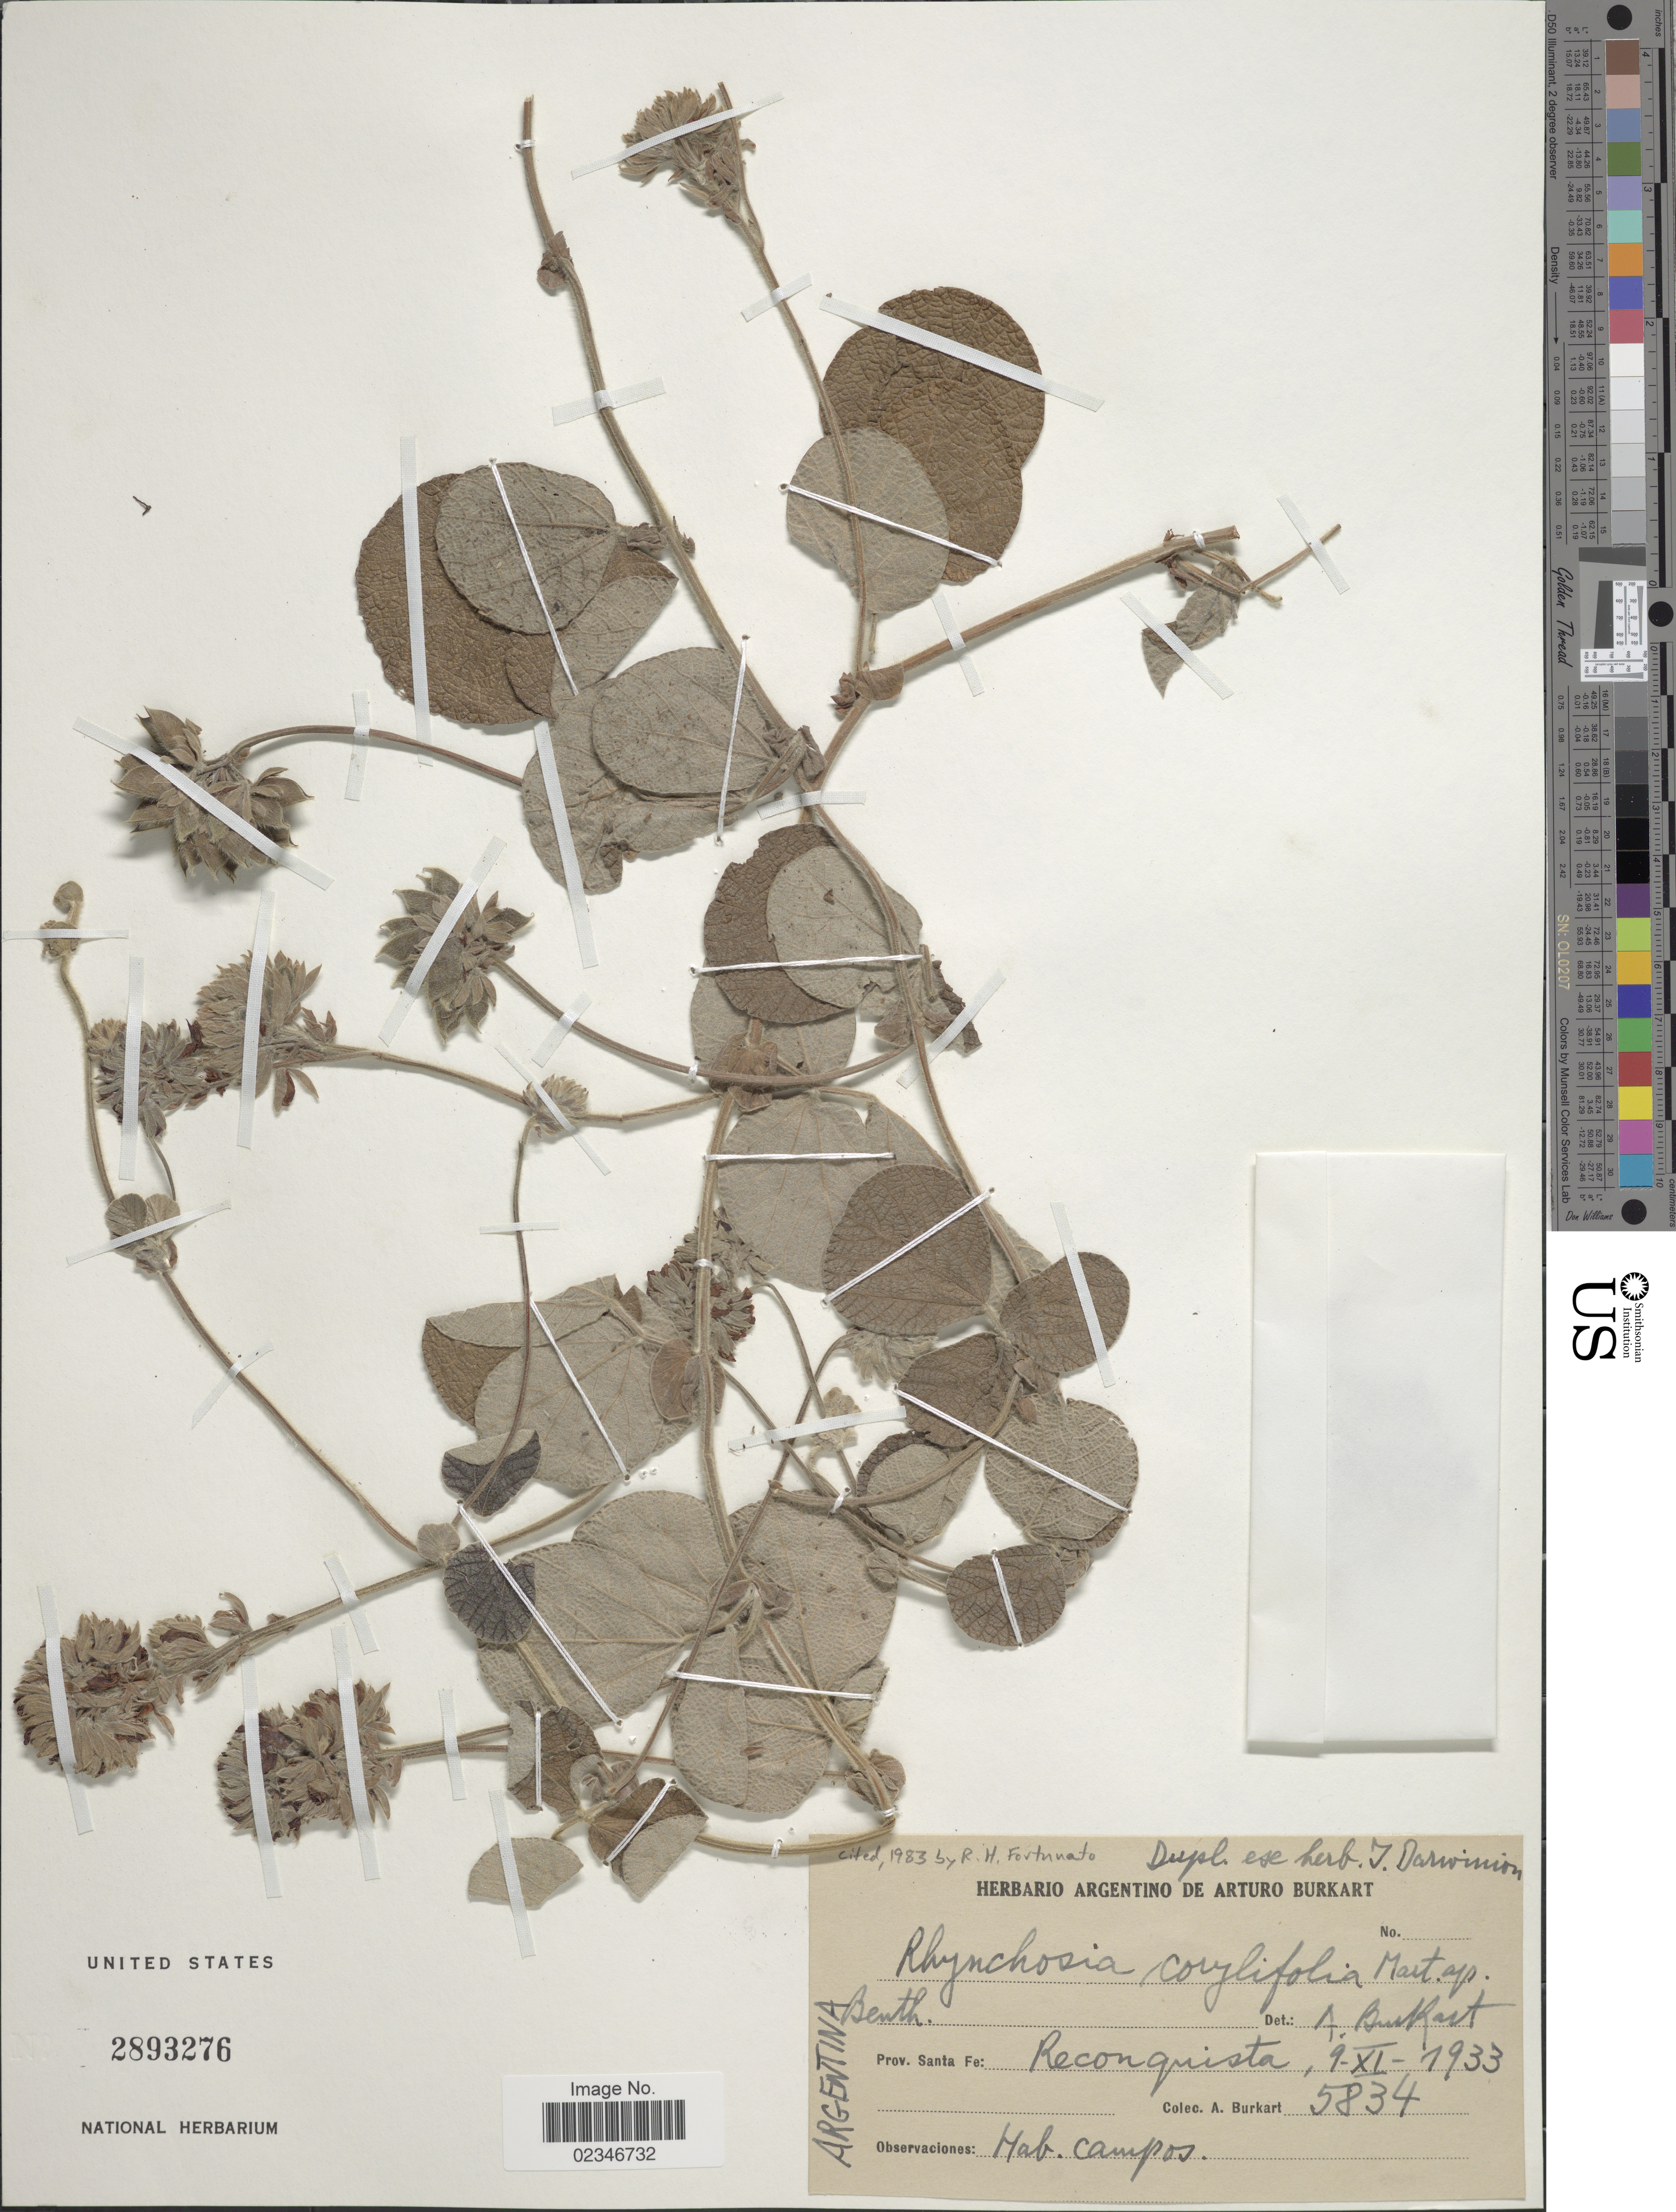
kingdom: Plantae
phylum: Tracheophyta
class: Magnoliopsida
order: Fabales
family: Fabaceae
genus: Rhynchosia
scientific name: Rhynchosia corylifolia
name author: Mart. ex Benth.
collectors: A. E. Burkart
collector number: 5834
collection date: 1933-11-09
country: Argentina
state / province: Santa Fe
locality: Prov. Santa Fe, Reconquista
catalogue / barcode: US 2893276